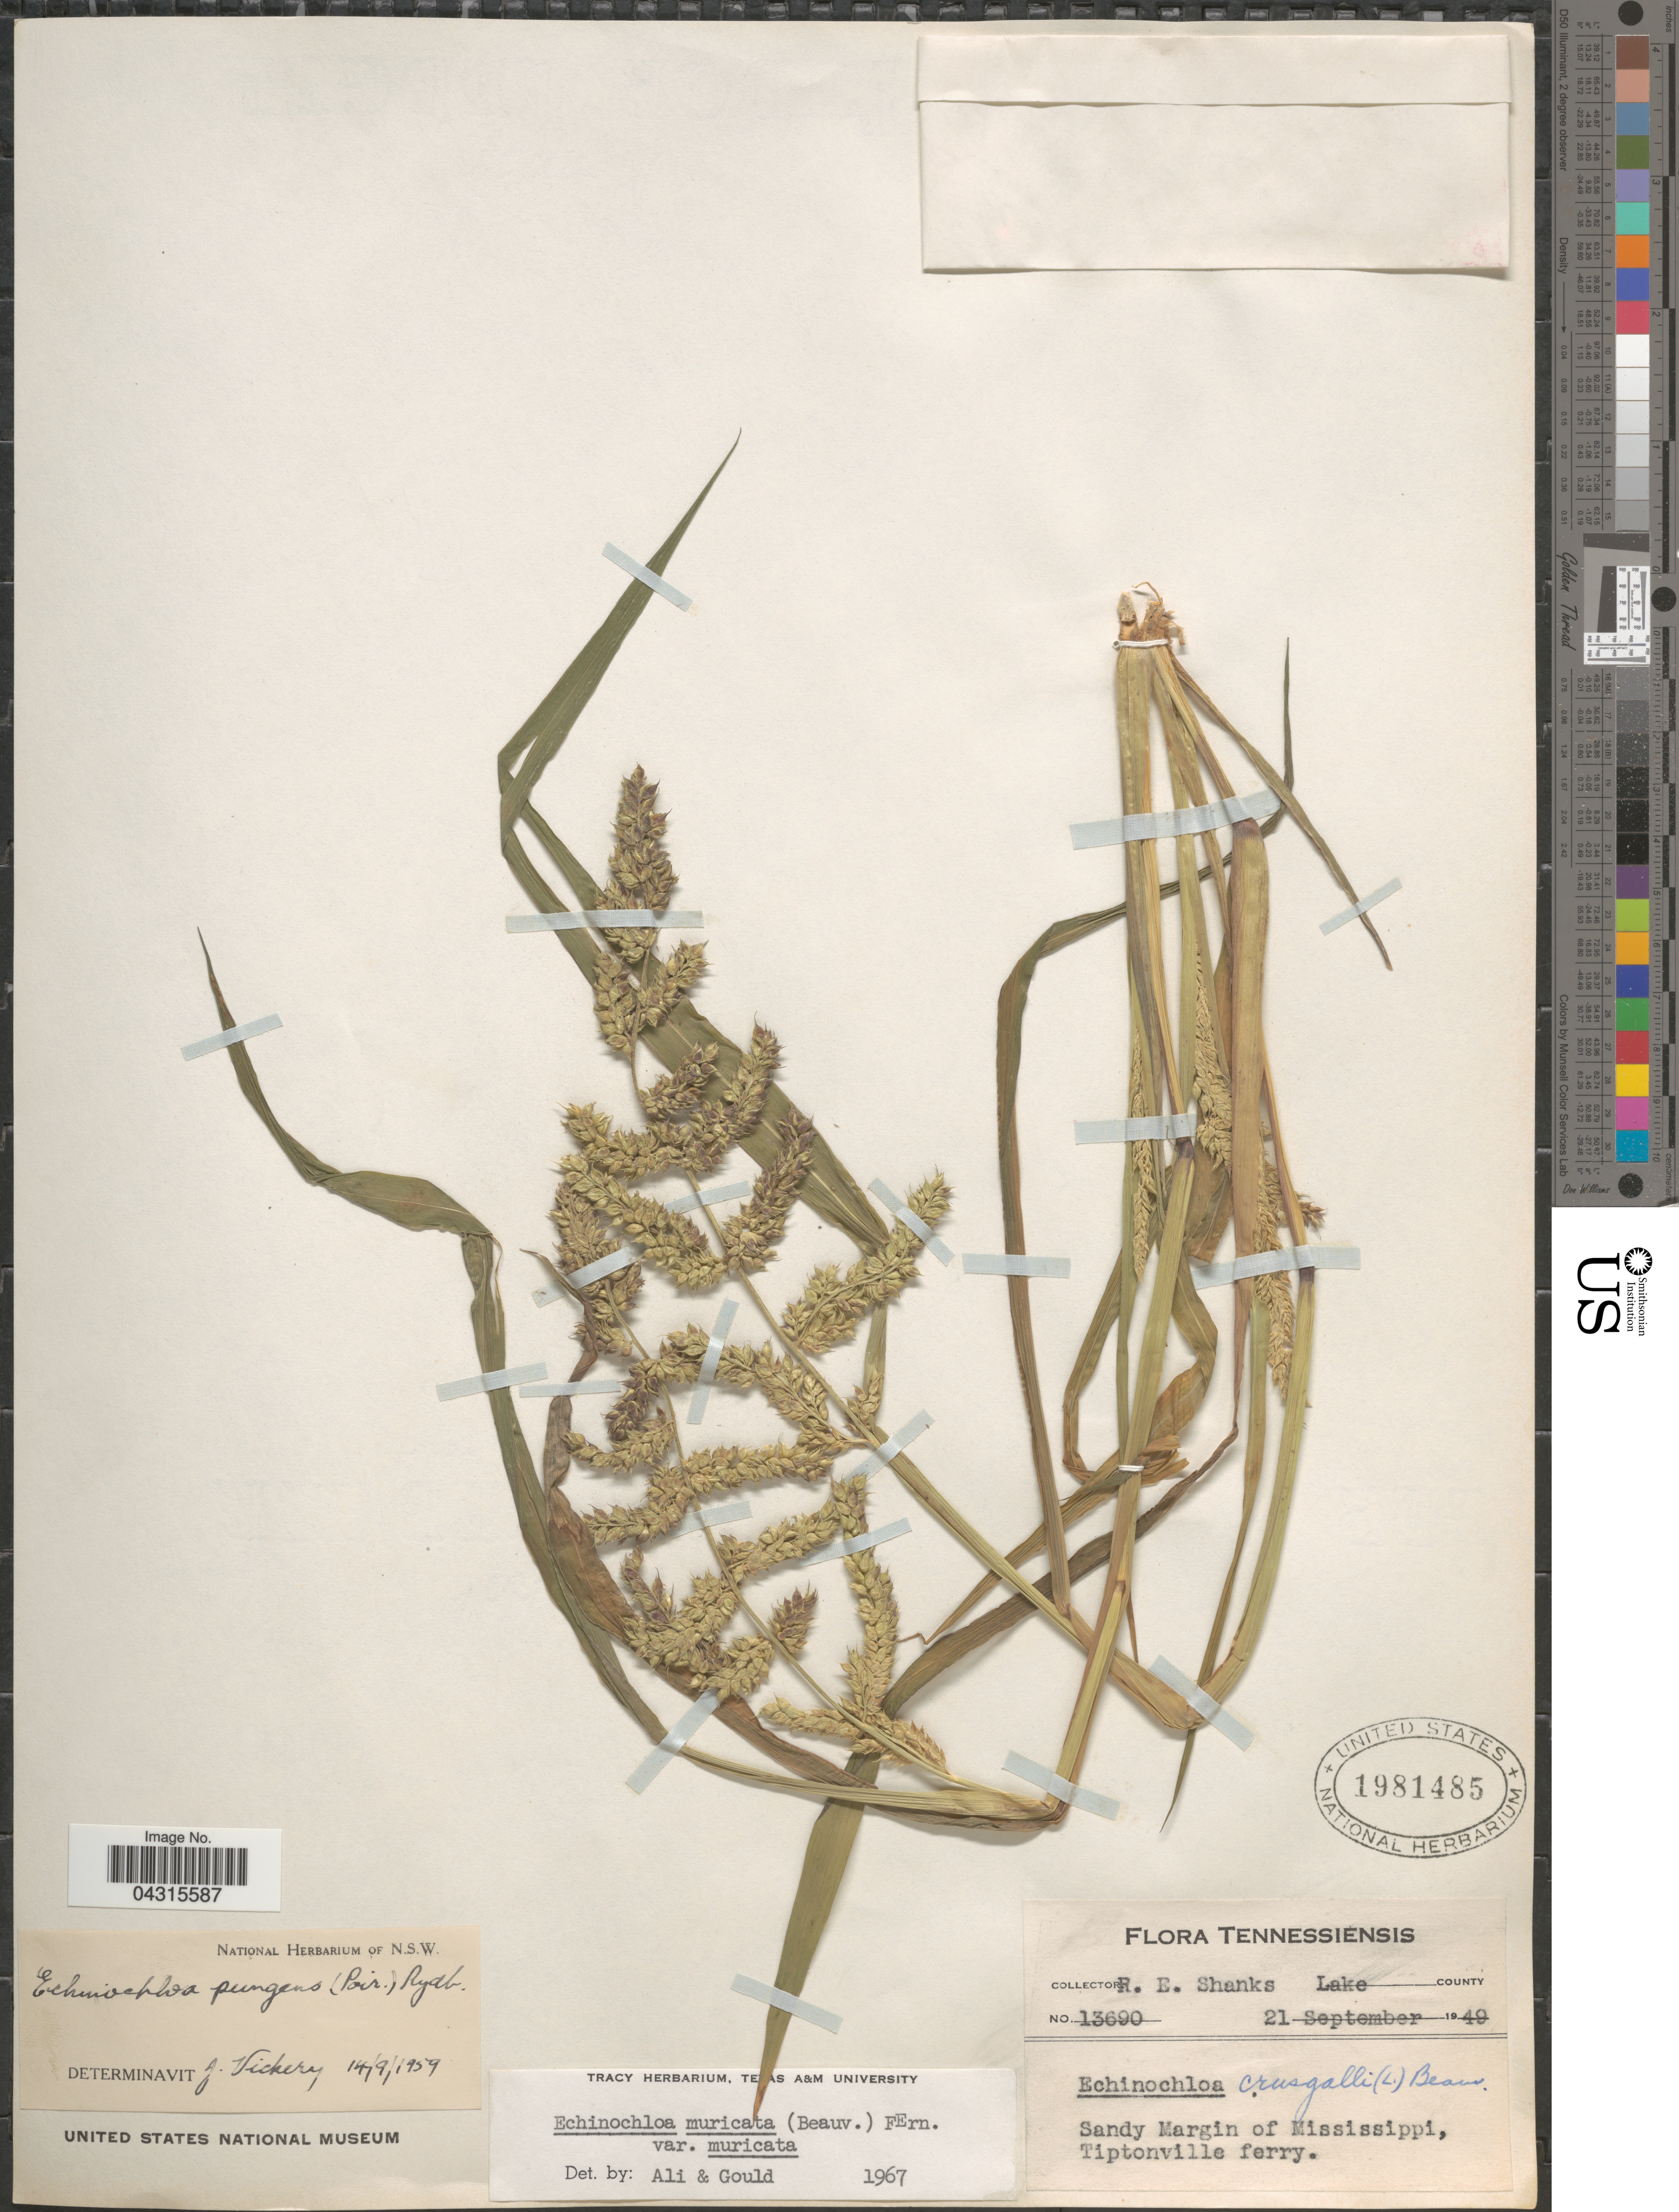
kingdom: Plantae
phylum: Tracheophyta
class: Liliopsida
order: Poales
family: Poaceae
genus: Echinochloa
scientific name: Echinochloa muricata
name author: (P. Beauv.) Fernald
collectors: R. Shanks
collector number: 13690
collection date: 1949-09-21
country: United States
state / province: Tennessee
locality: Lake County. Sandy Margin of Mississippi, Tiptonville ferry.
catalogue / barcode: US 1981485